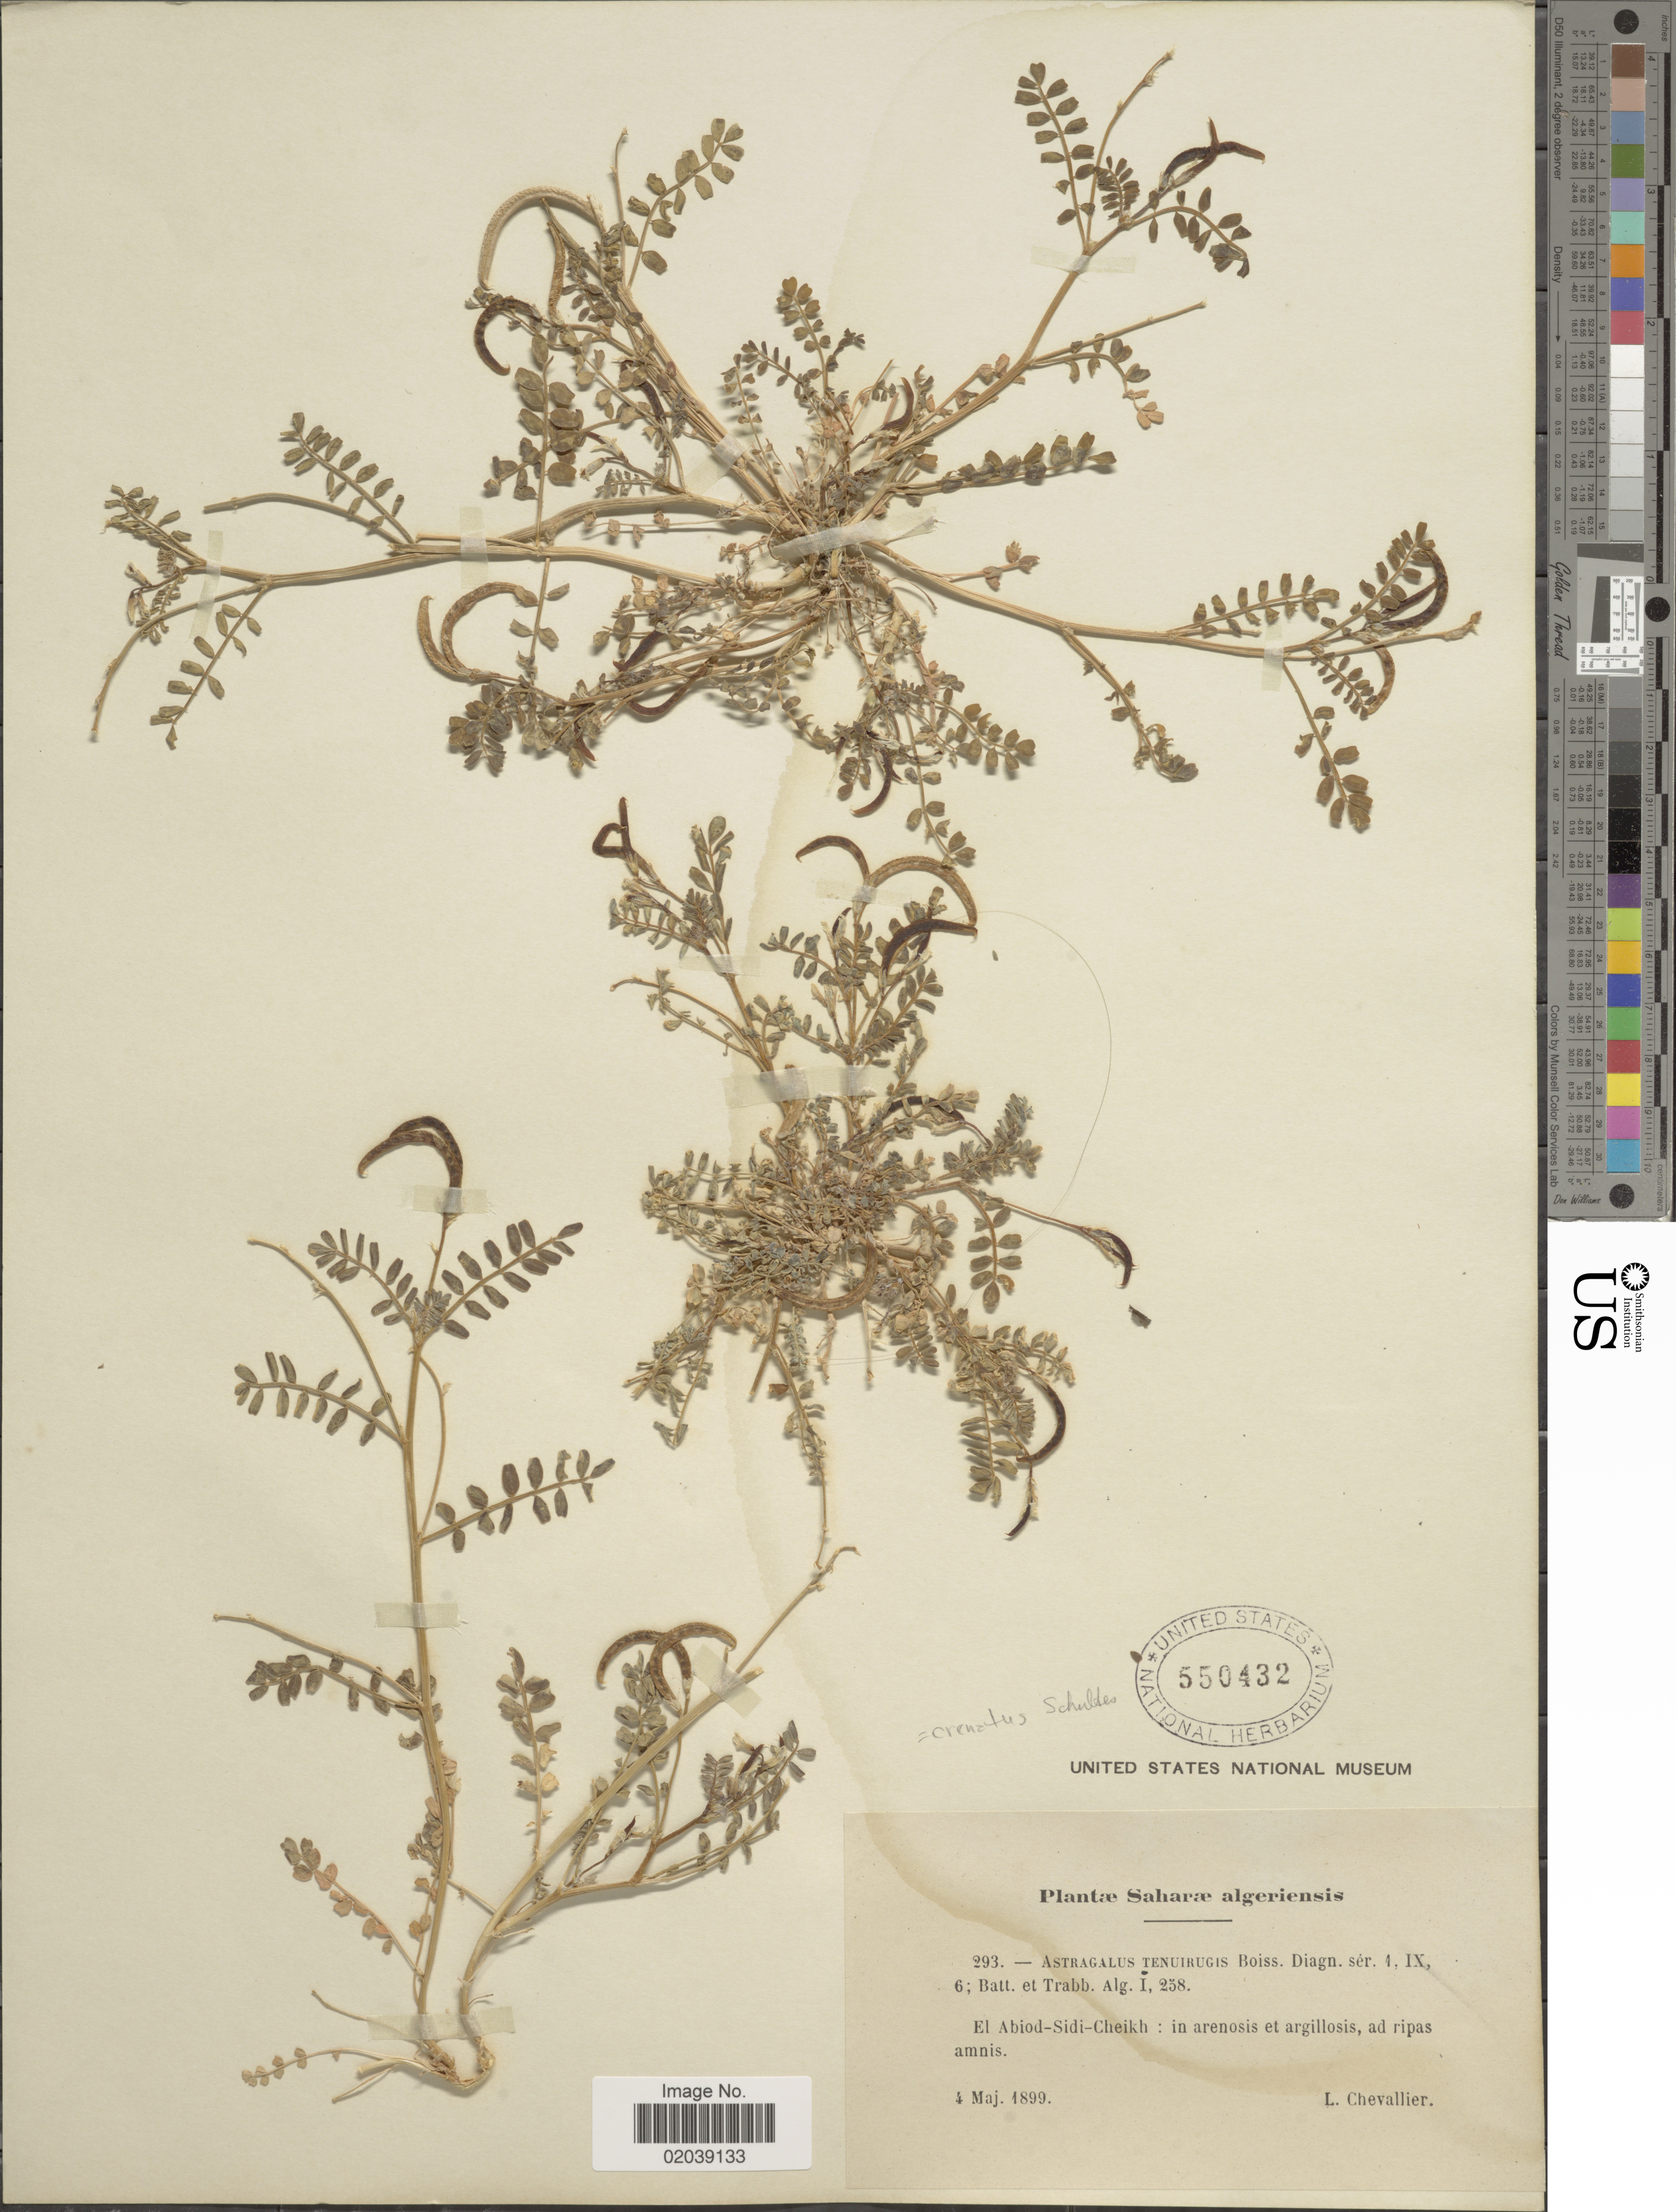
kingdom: Plantae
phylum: Tracheophyta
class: Magnoliopsida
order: Fabales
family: Fabaceae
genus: Astragalus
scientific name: Astragalus crenatus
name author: Schult.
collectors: L. Chevallier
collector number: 293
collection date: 1899-05-04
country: Algeria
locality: Saharae algeriensis. El Abiod- Sidi- Cheikh: in arenosis et argillosis, ad ripas amnis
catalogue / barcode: US 550432